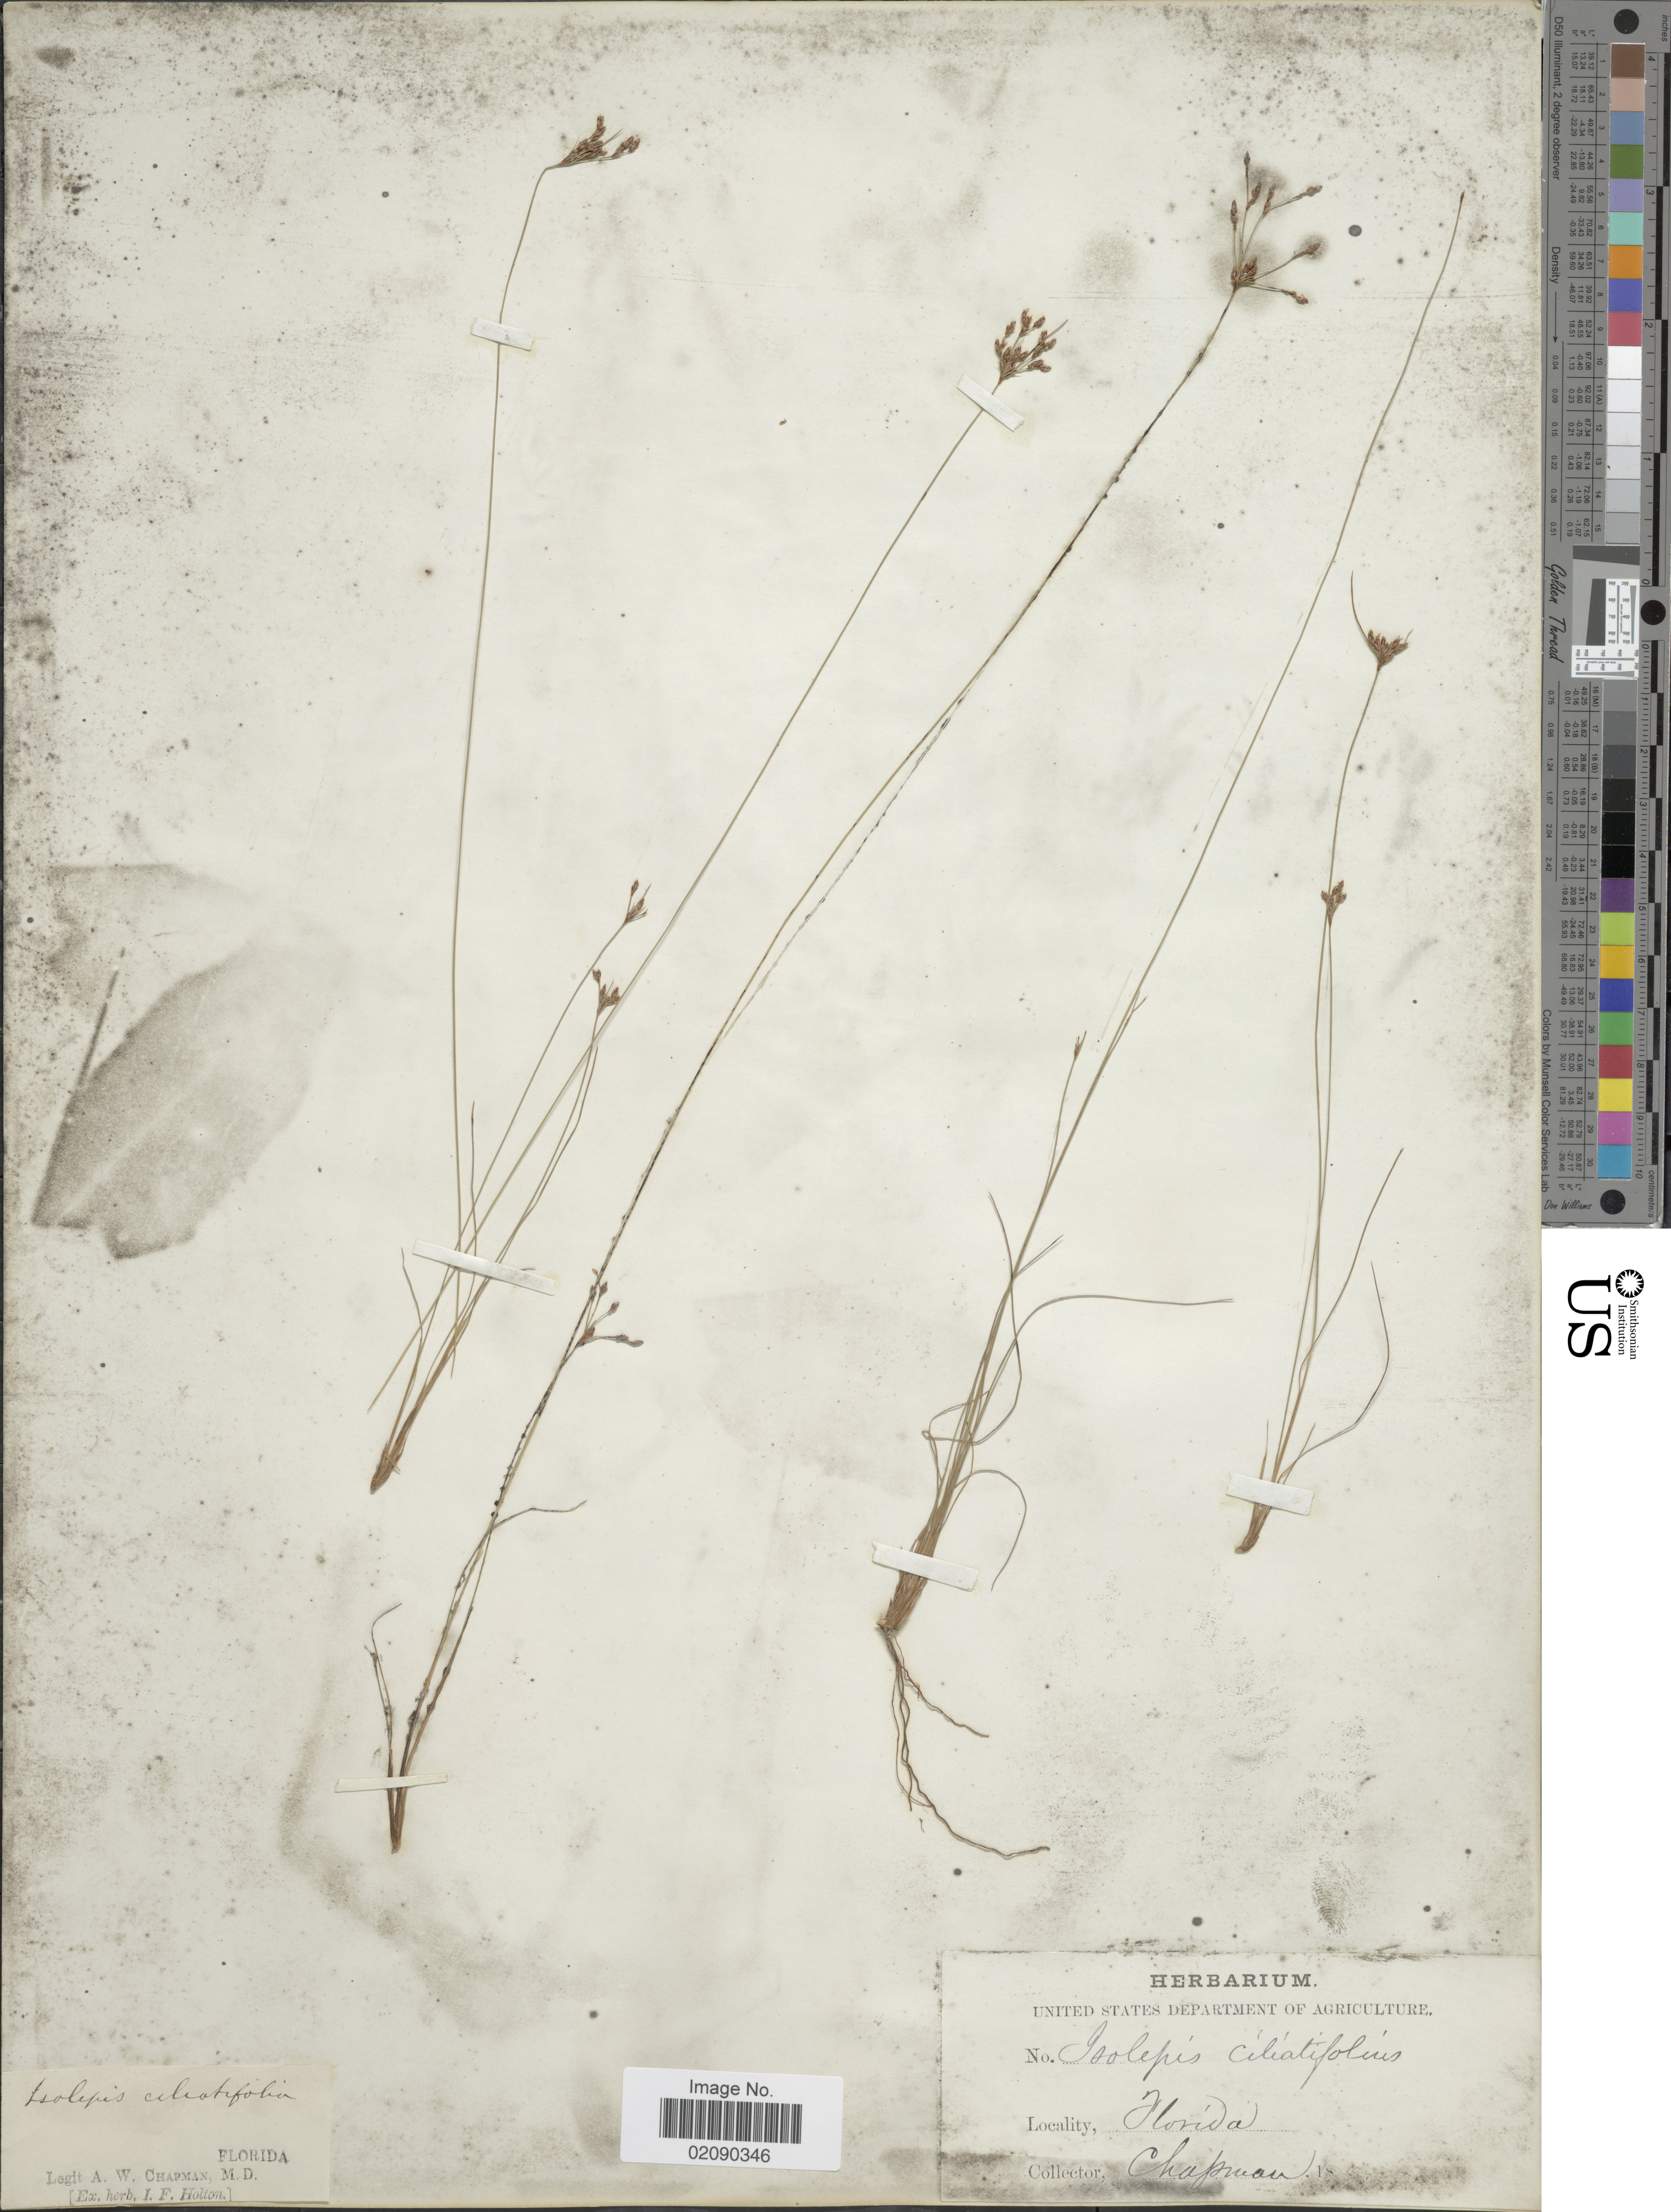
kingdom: Plantae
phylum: Tracheophyta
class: Liliopsida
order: Poales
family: Cyperaceae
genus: Bulbostylis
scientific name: Bulbostylis ciliatifolia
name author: (Elliott) Fernald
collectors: A. W. Chapman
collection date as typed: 18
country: United States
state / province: Florida